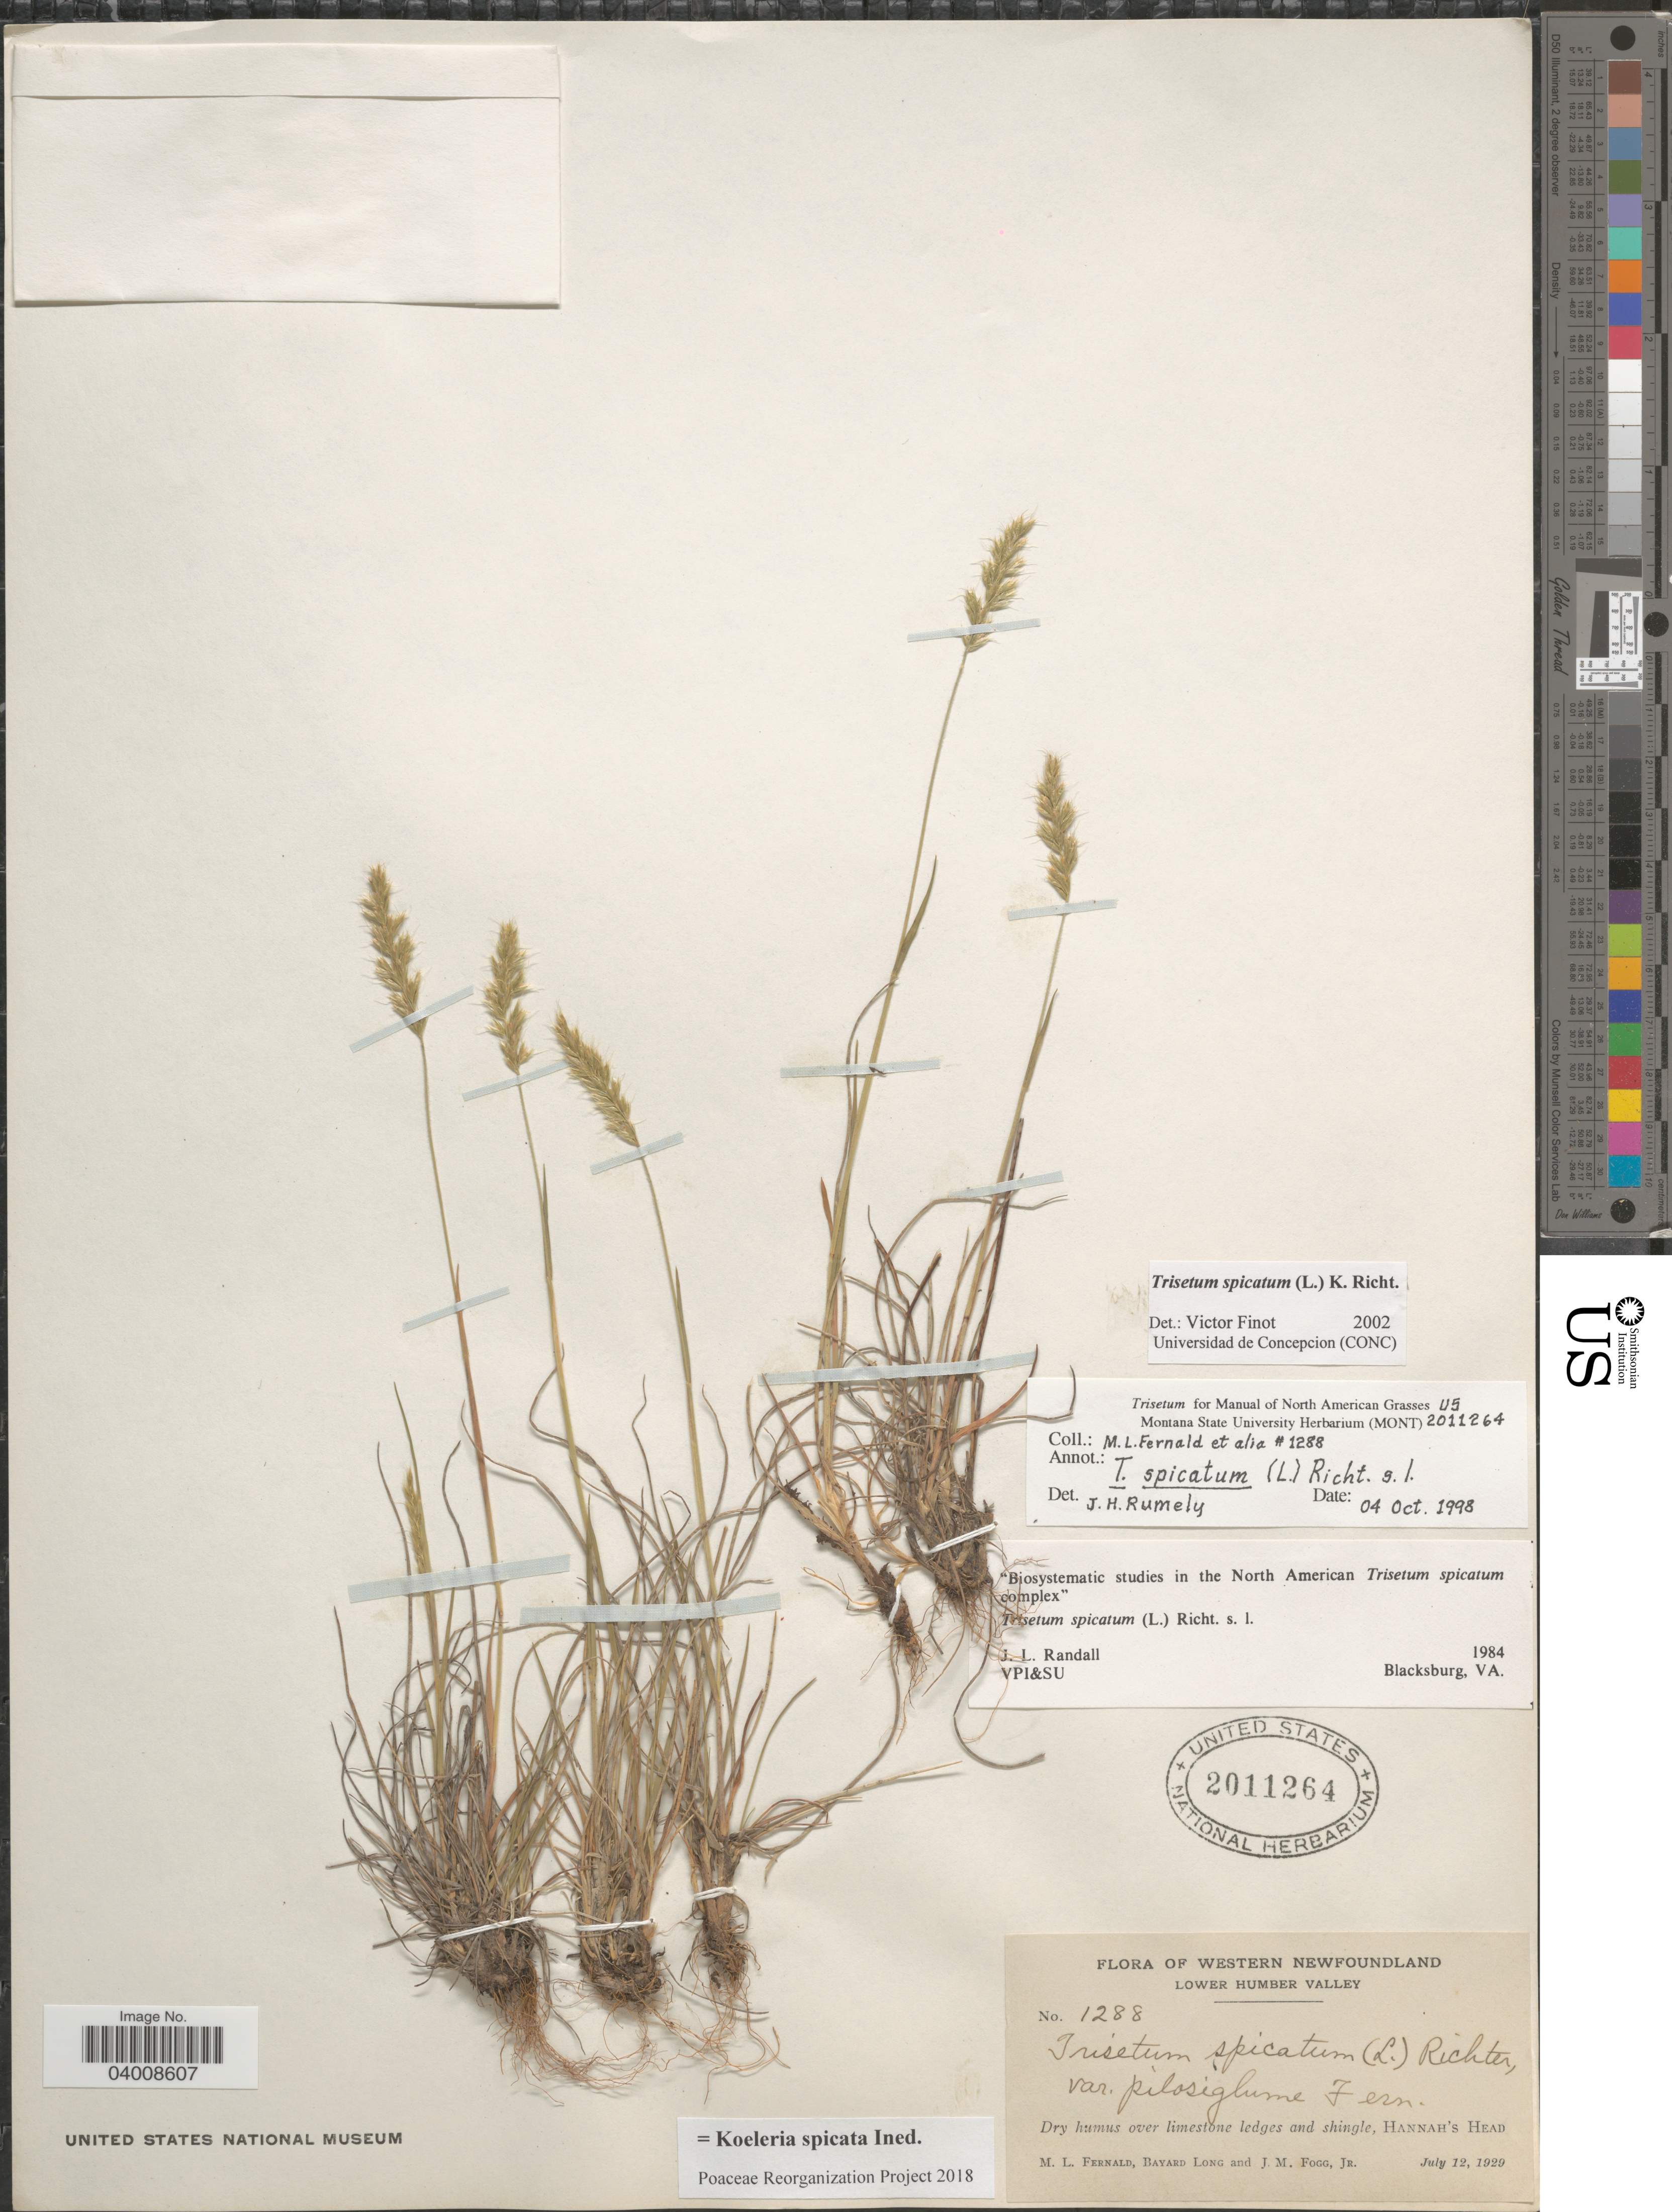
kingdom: Plantae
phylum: Tracheophyta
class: Liliopsida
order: Poales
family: Poaceae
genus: Koeleria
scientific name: Koeleria spicata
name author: (L.) Barberá et al.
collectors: M. L. Fernald, B. Long & J. Fogg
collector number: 1288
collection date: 1929-07-12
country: Canada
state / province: Newfoundland and Labrador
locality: Western Newfoundland. Lower Humber Valley. Hannah's Head.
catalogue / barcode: US 2011264